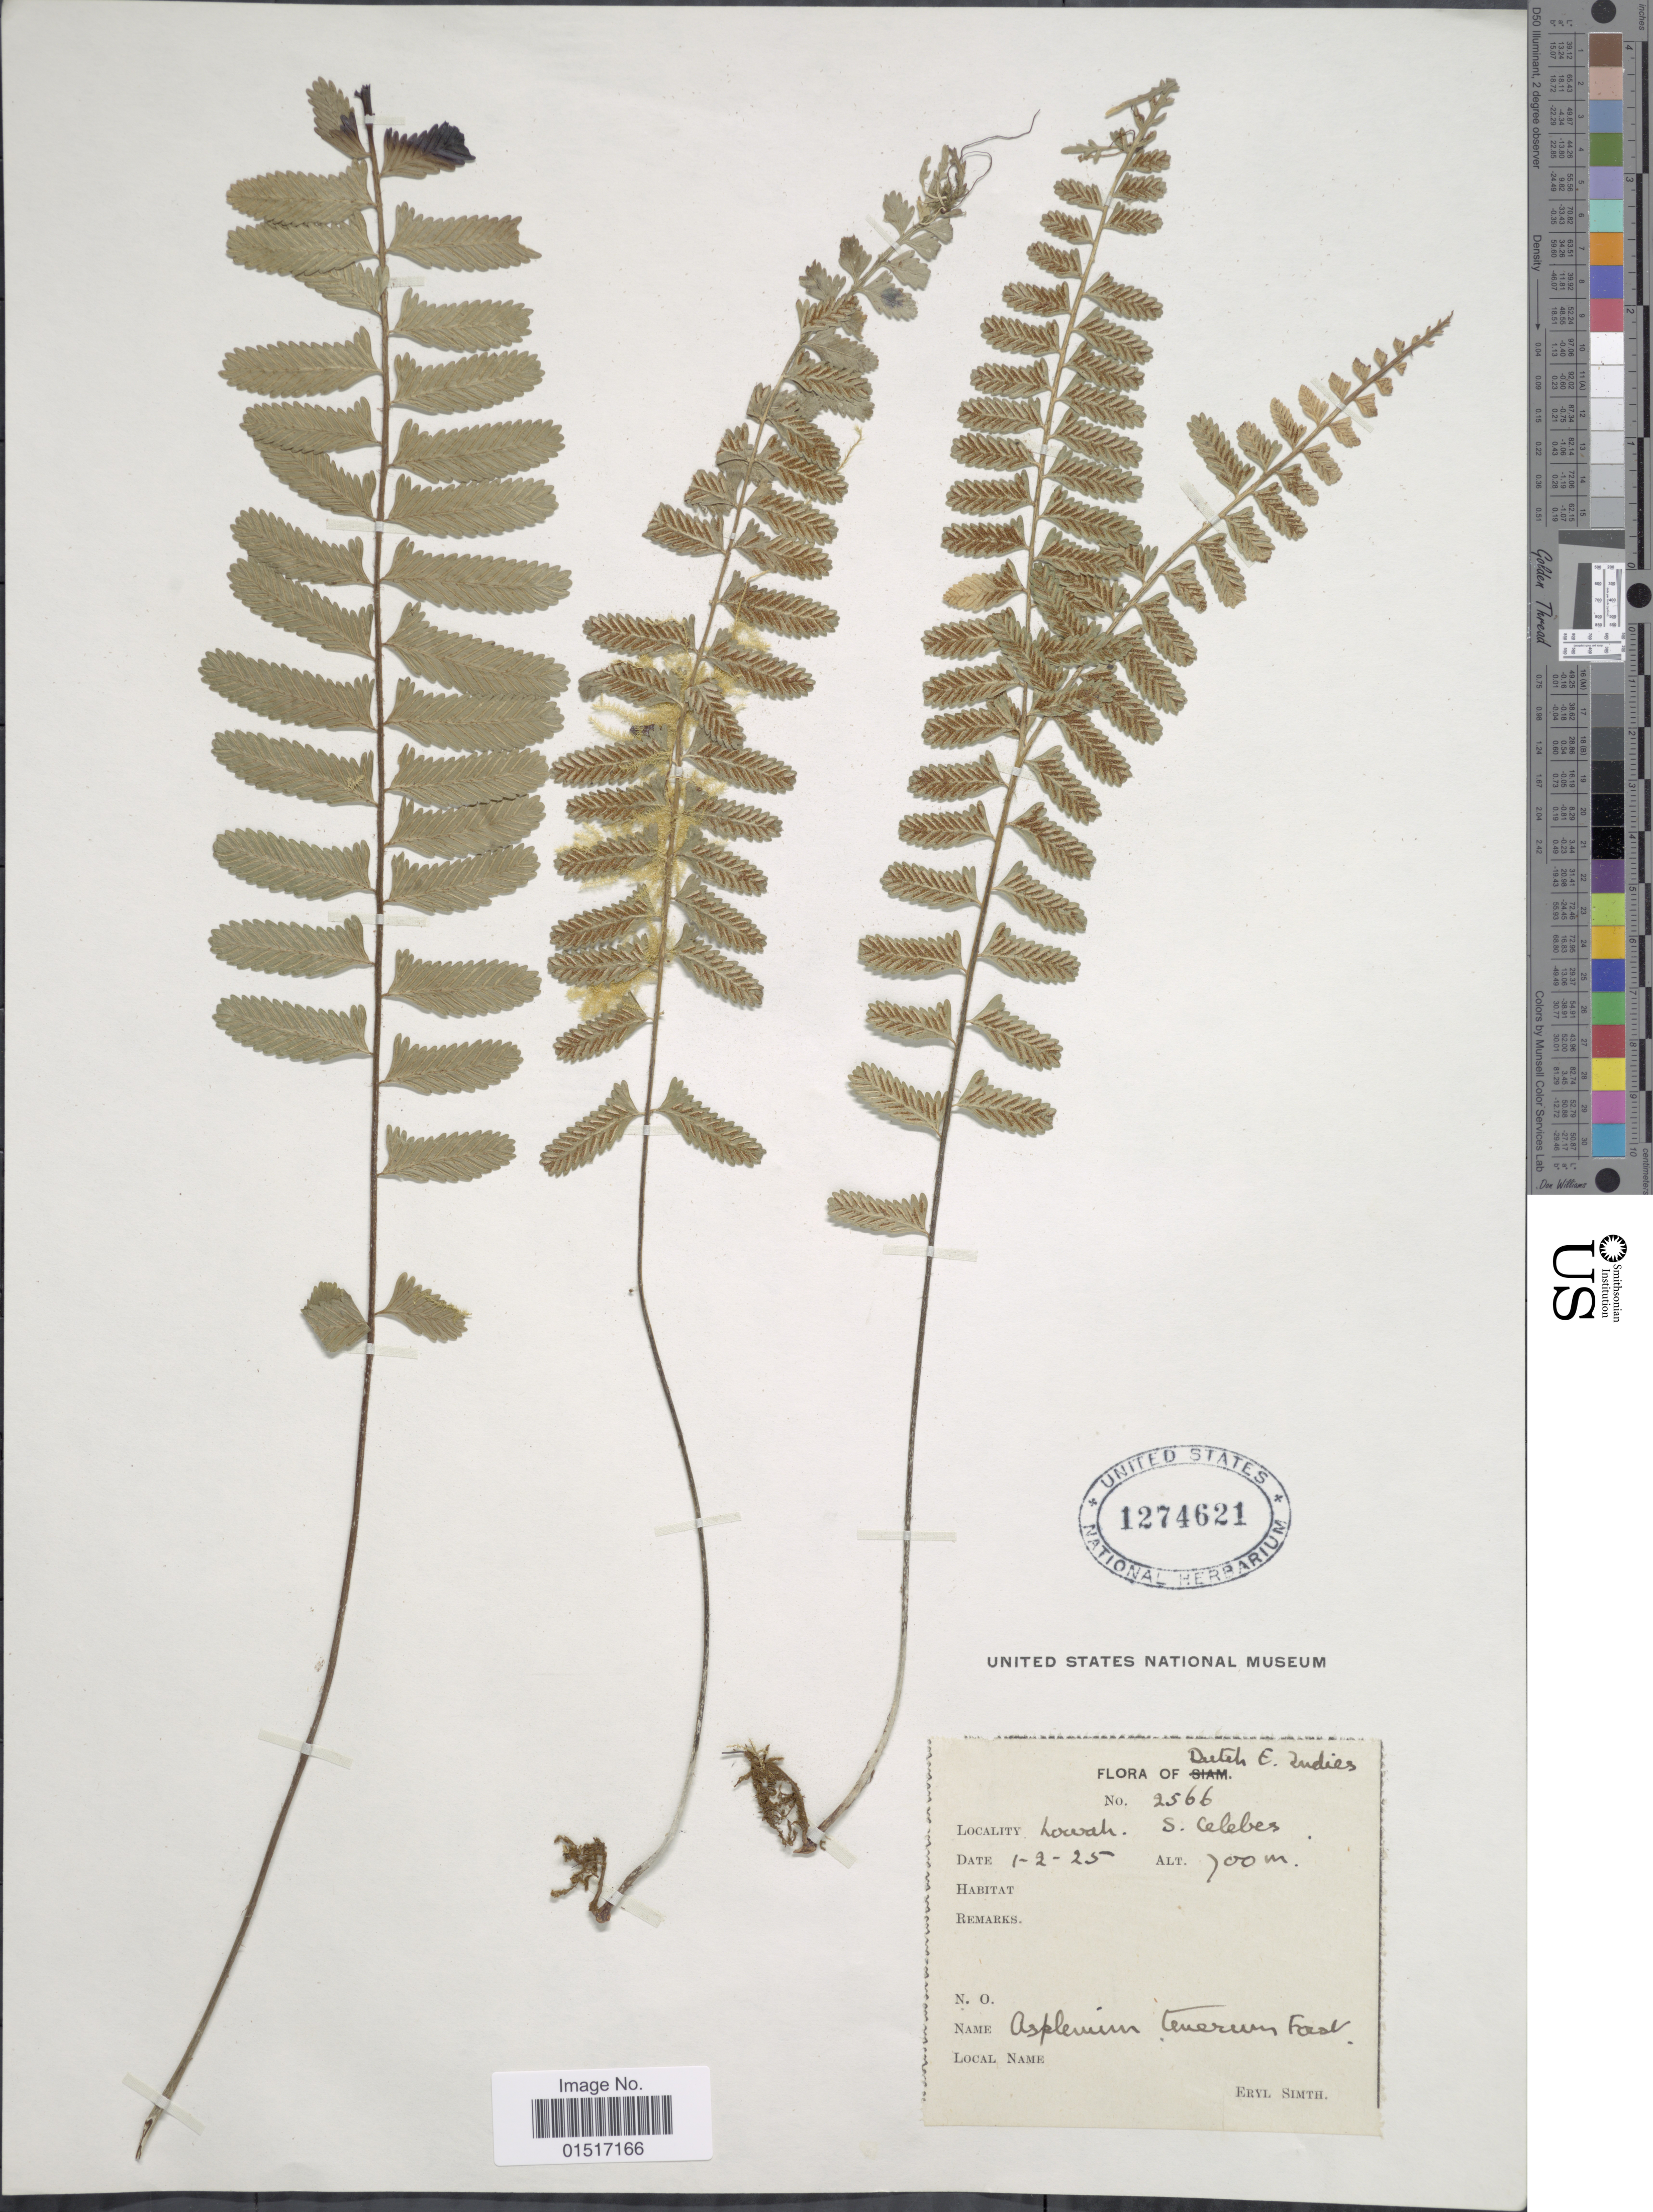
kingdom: Plantae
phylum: Tracheophyta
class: Polypodiopsida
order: Polypodiales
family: Aspleniaceae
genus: Asplenium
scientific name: Asplenium tenerum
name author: G. Forst.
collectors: C. E. Smith Jr.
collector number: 2566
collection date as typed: Transcribed d/m/y: 1/2/25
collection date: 1925-02-01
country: Indonesia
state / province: Celebes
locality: Dutch E. Indies. Lowah. S.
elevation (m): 700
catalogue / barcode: US 1274621